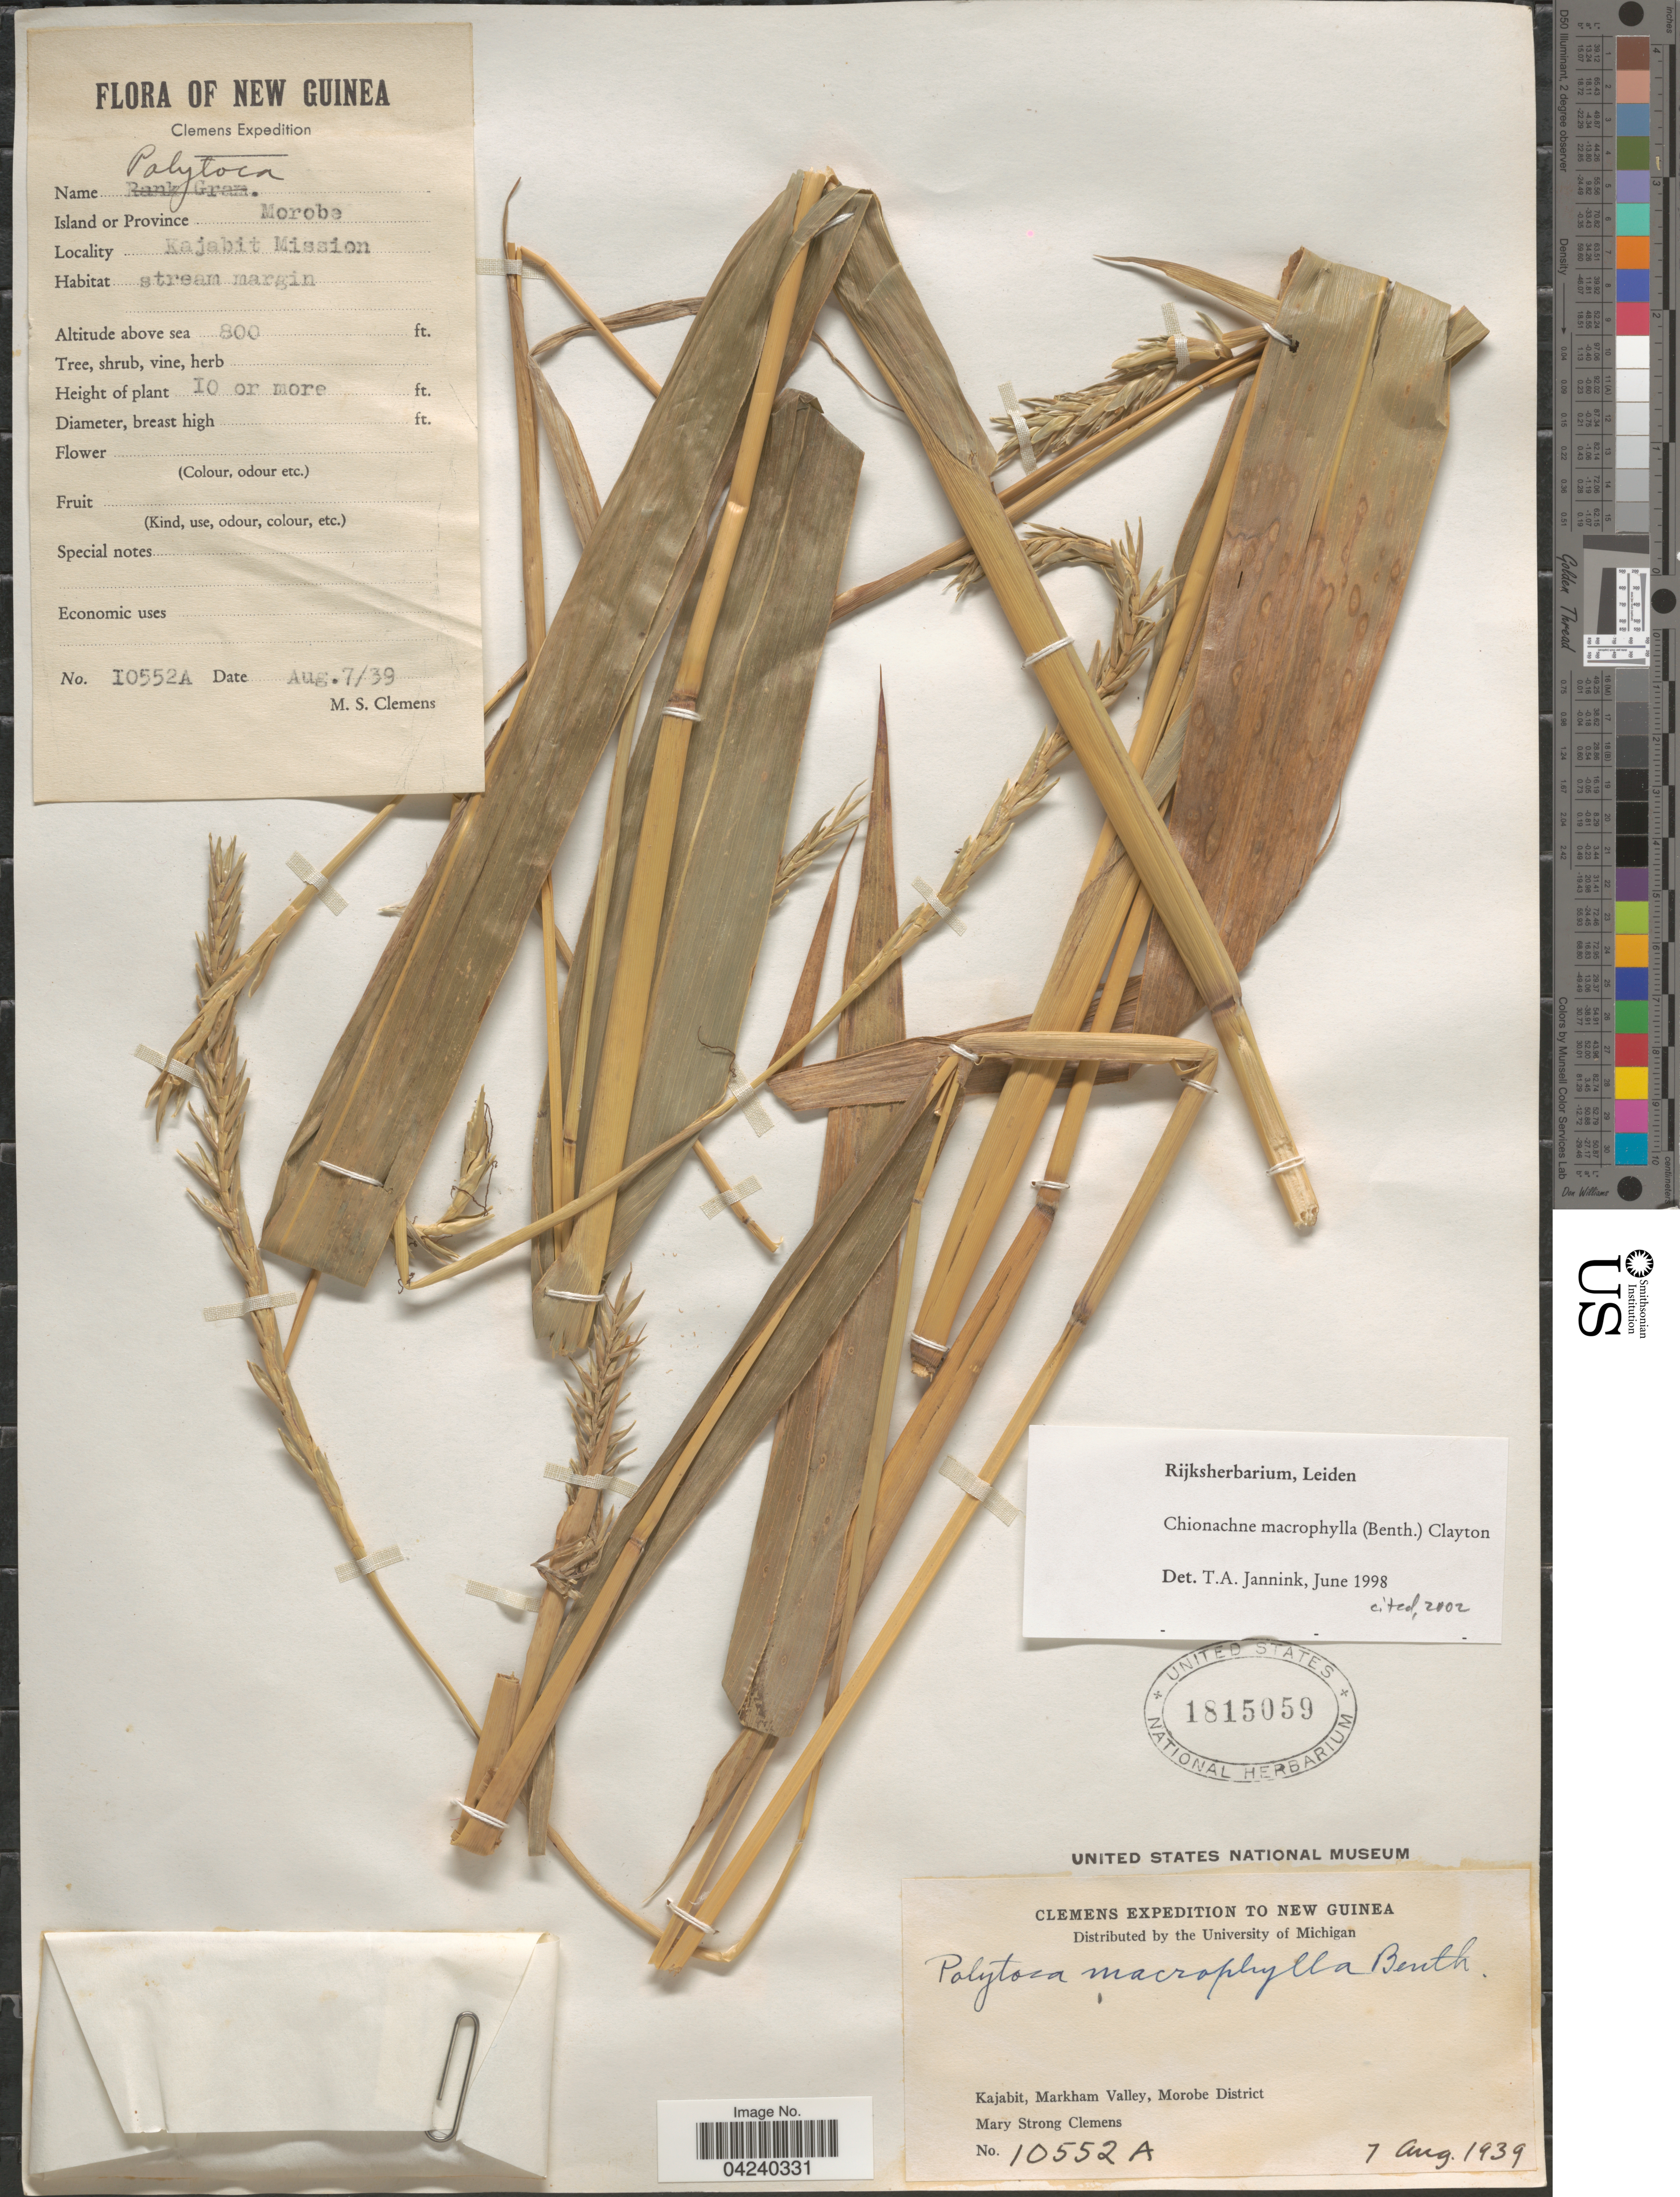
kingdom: Plantae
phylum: Tracheophyta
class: Liliopsida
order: Poales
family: Poaceae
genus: Chionachne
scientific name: Chionachne macrophylla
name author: (Benth.) Clayton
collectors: M. S. Clemens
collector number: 10552A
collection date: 1939-08-07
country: Papua New Guinea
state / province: Morobe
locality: Clemens Expedition to New Guinea. Kajabit Mission, Markham Valley, Morobe District.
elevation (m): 244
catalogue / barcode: US 1815059